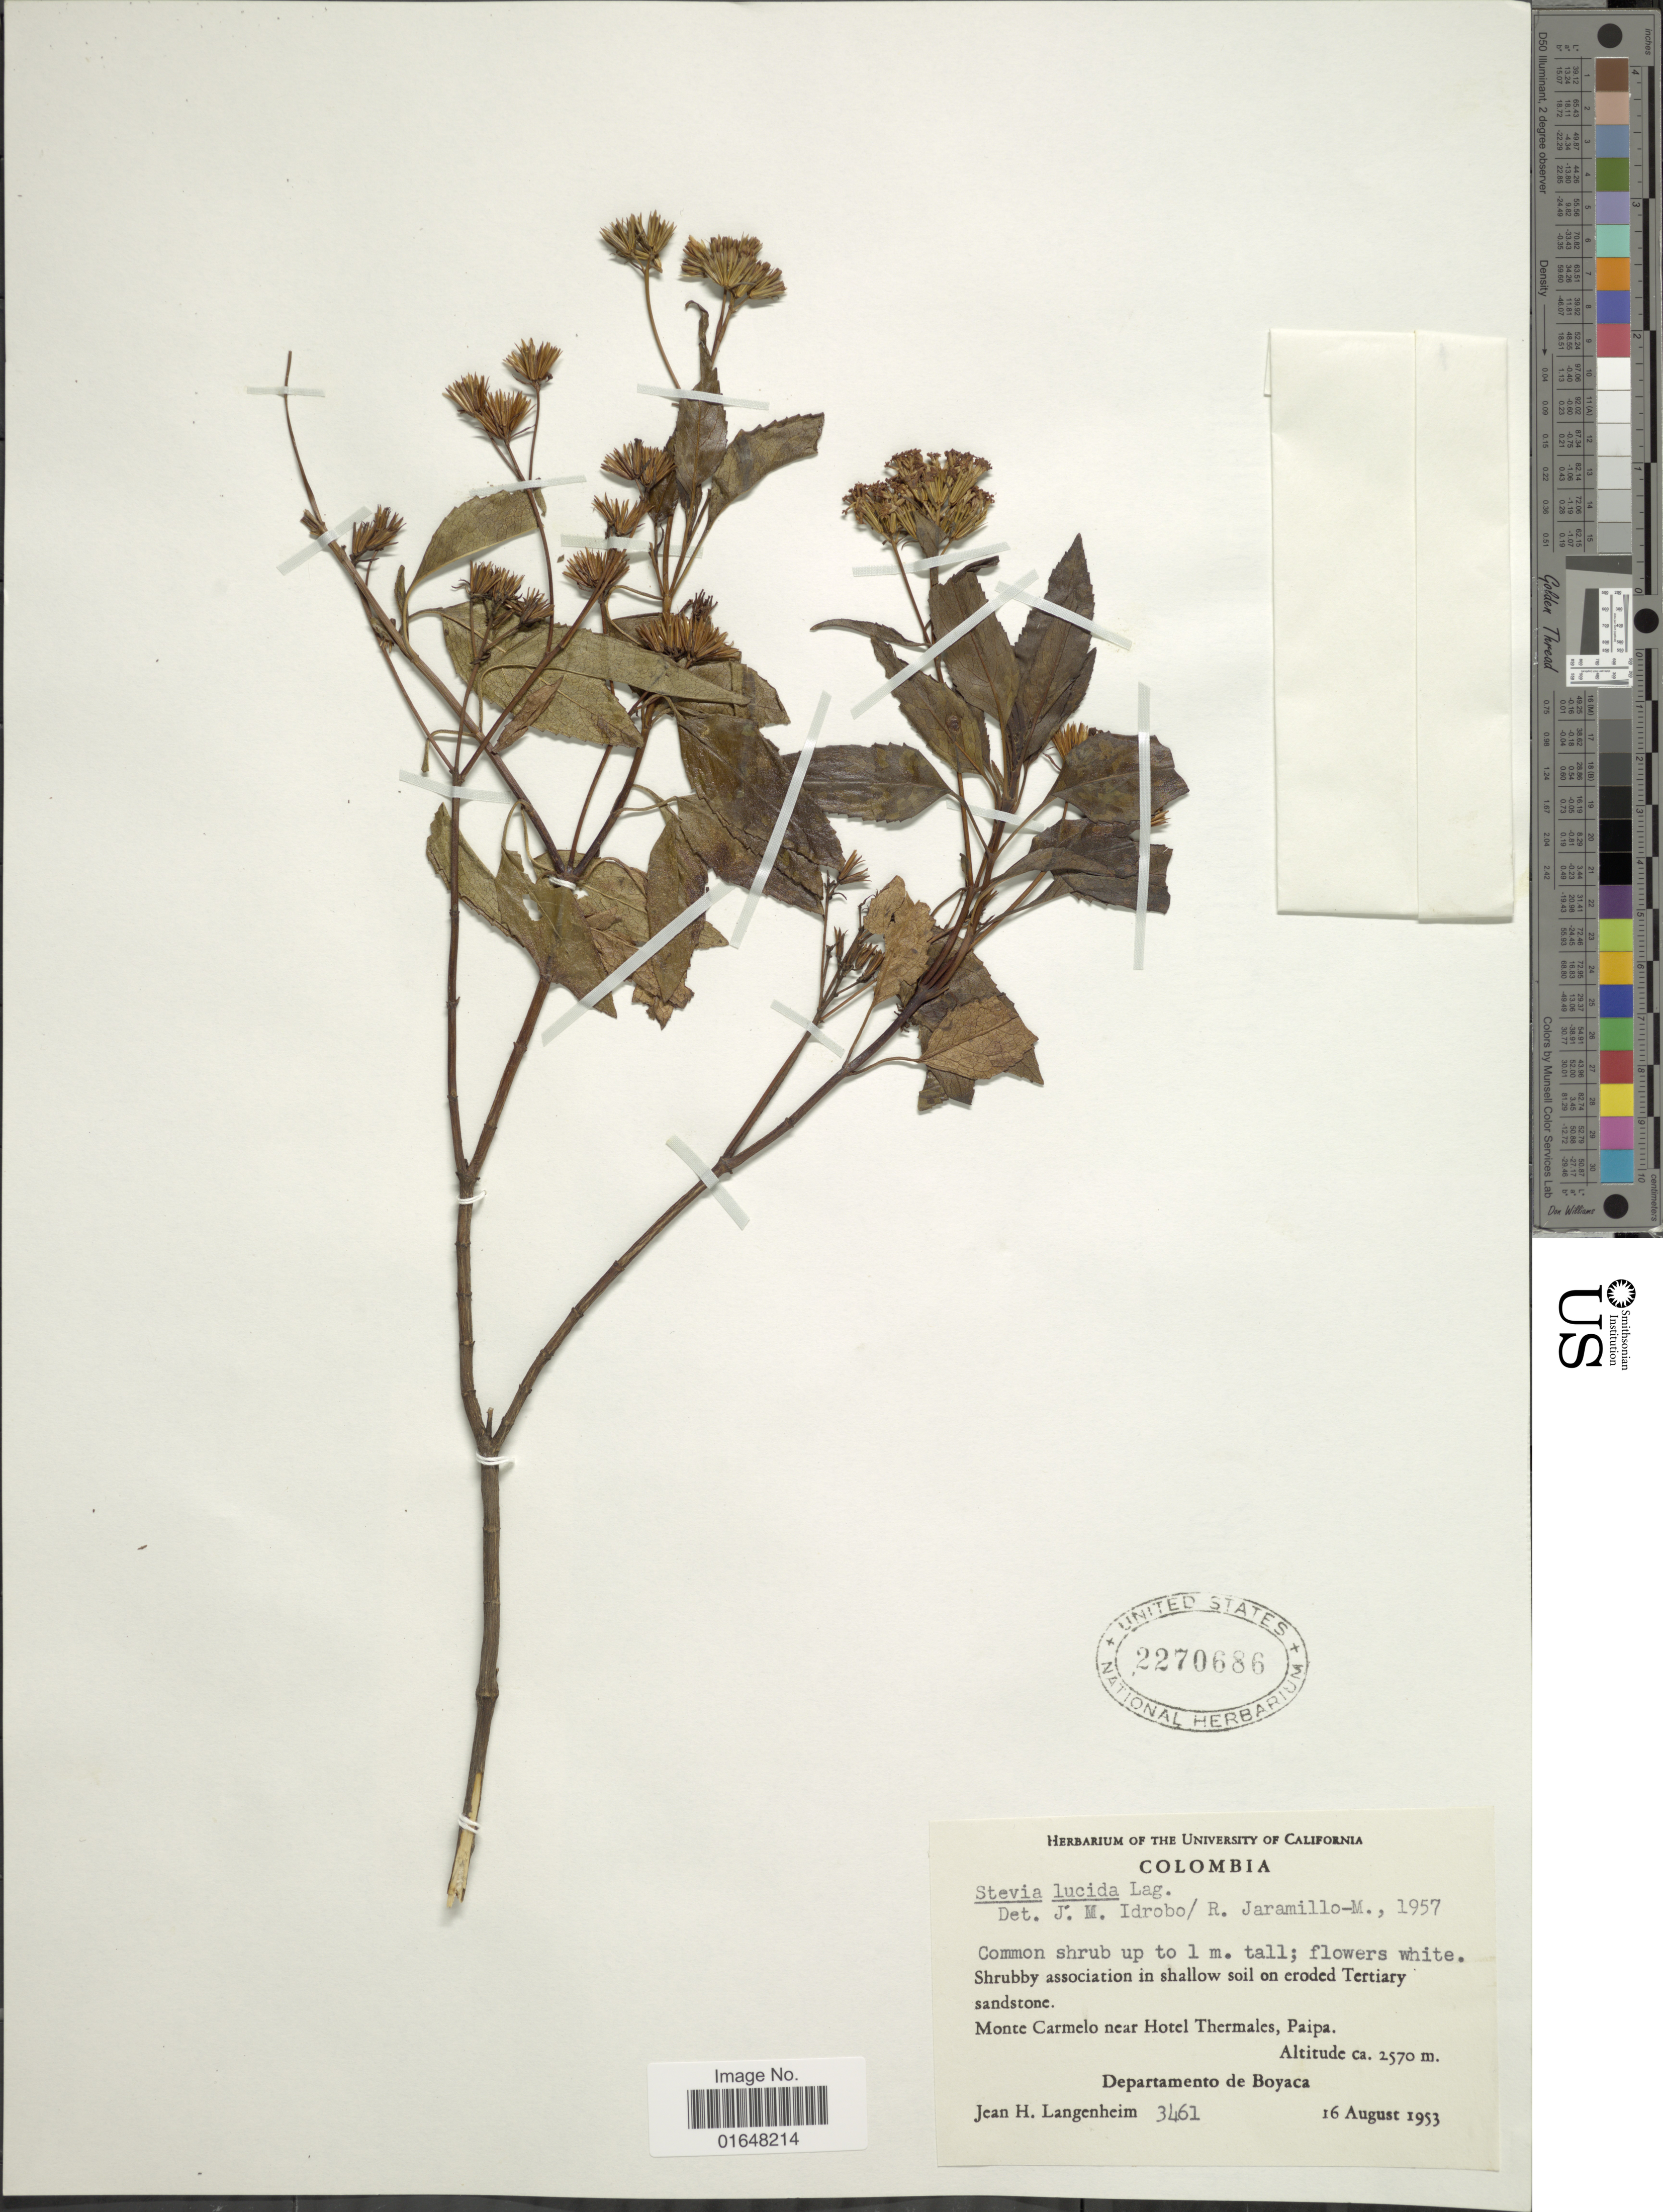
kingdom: Plantae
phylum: Tracheophyta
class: Magnoliopsida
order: Asterales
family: Asteraceae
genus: Stevia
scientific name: Stevia lucida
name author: Lag.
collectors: J. H. Langenheim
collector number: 3461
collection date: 1953-08-16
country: Colombia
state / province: Boyacá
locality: Monte Carmelo near Hotel Thermales, Paipa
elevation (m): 2570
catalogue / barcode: US 2270686